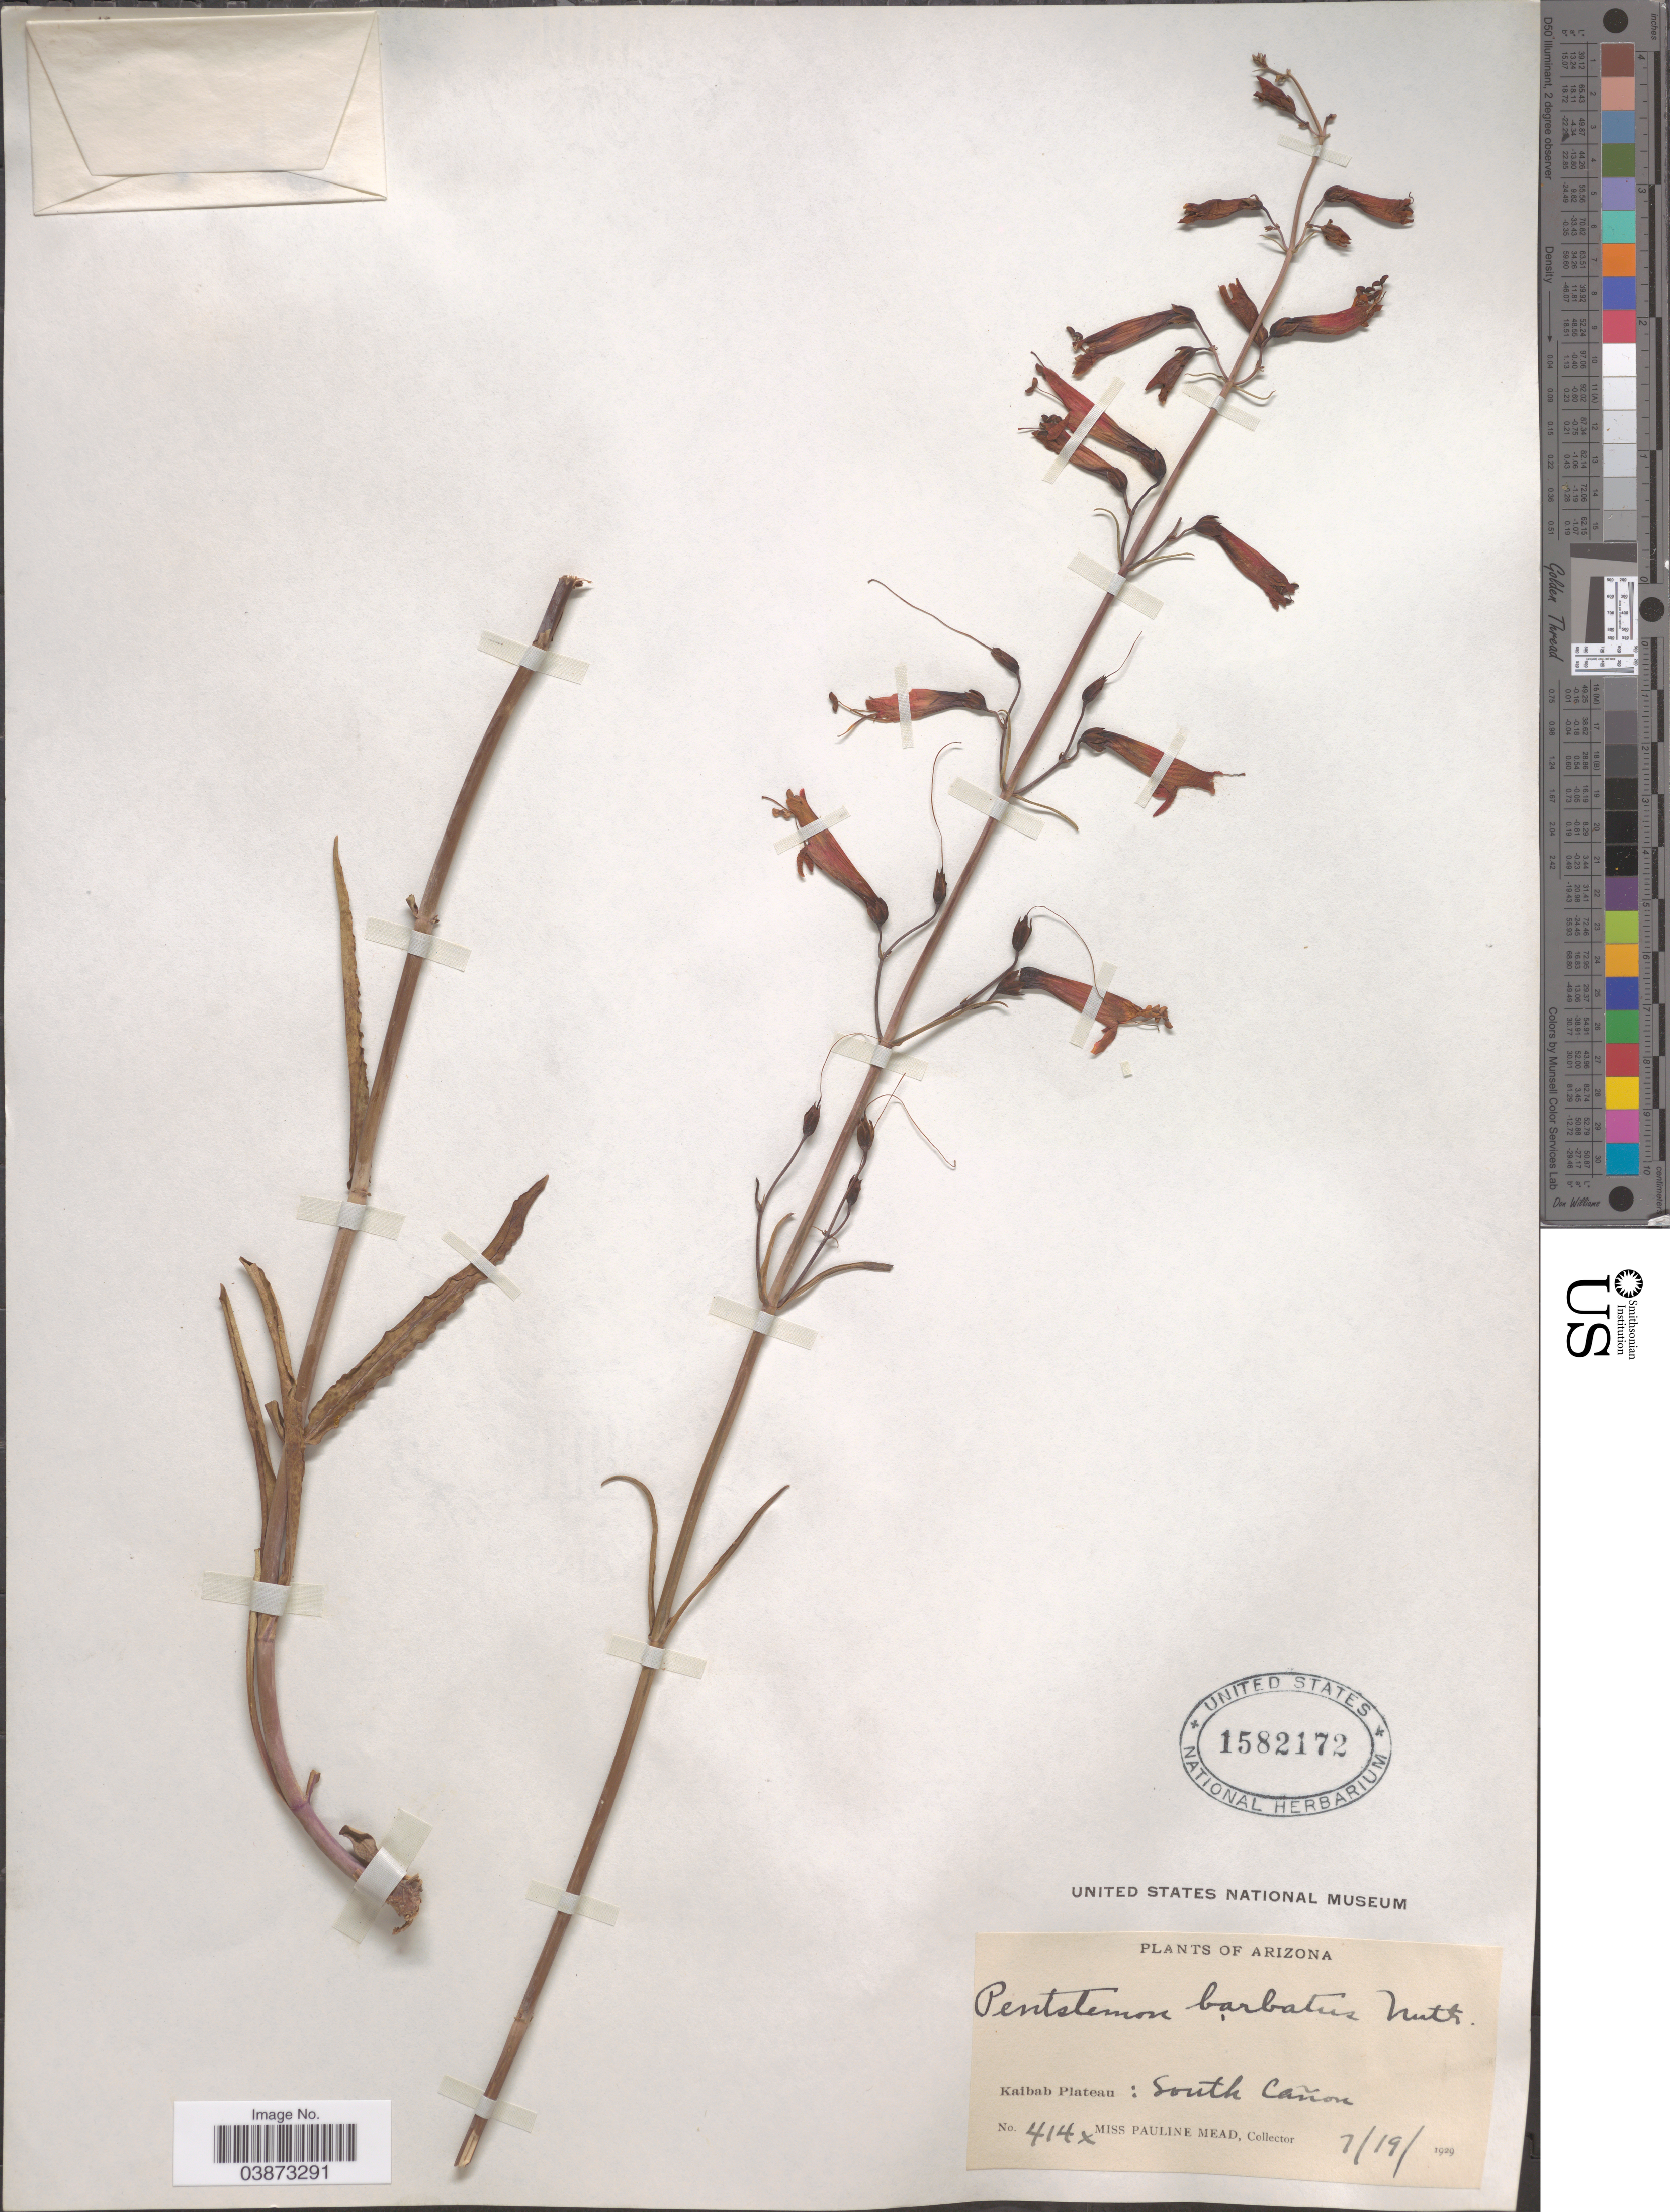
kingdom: Plantae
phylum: Tracheophyta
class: Magnoliopsida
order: Lamiales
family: Plantaginaceae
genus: Penstemon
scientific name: Penstemon barbatus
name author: (Cav.) Roth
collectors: P. Mead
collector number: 414x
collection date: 1929-07-19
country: United States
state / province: Arizona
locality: Kaibab Plateau: South Cañon.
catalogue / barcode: US 1582172